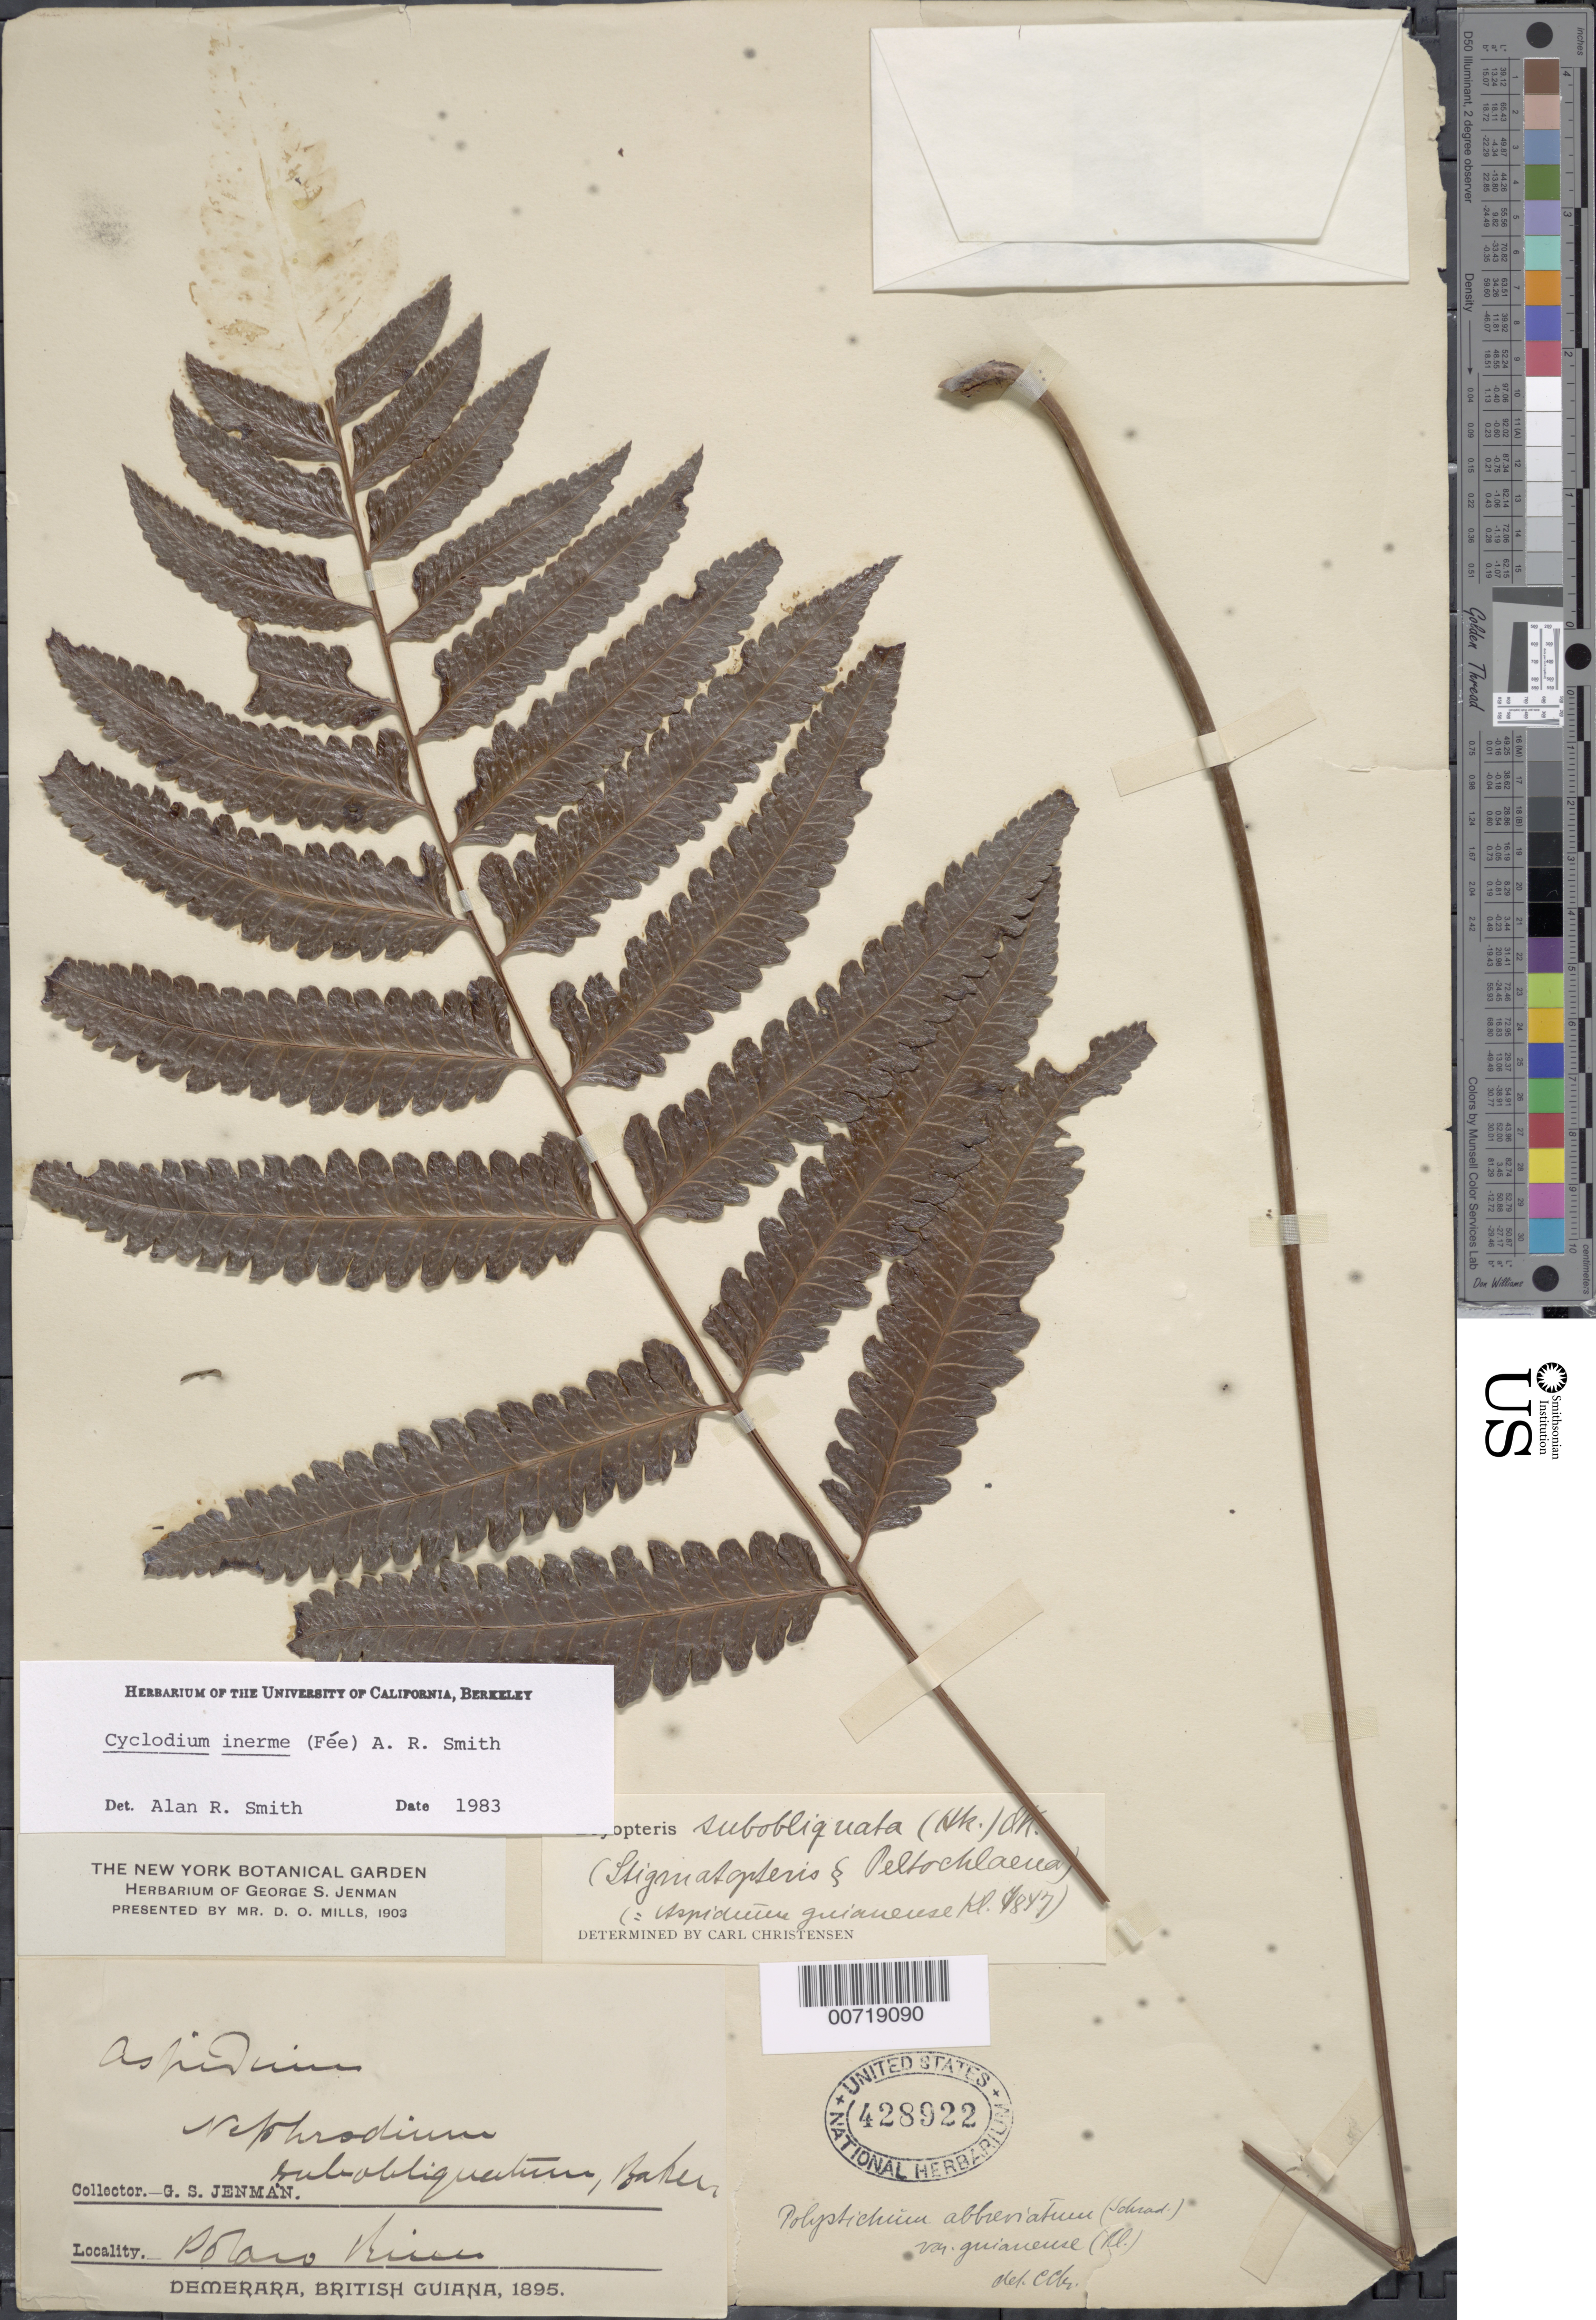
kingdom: Plantae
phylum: Tracheophyta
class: Polypodiopsida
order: Polypodiales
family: Dryopteridaceae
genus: Cyclodium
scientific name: Cyclodium inerme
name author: (Fée) A.R. Sm.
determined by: Smith, Alan R., (UC)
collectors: G. S. Jenman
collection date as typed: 1895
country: Guyana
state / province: Potaro-Siparuni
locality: Potaro R., Demerara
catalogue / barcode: US 428922